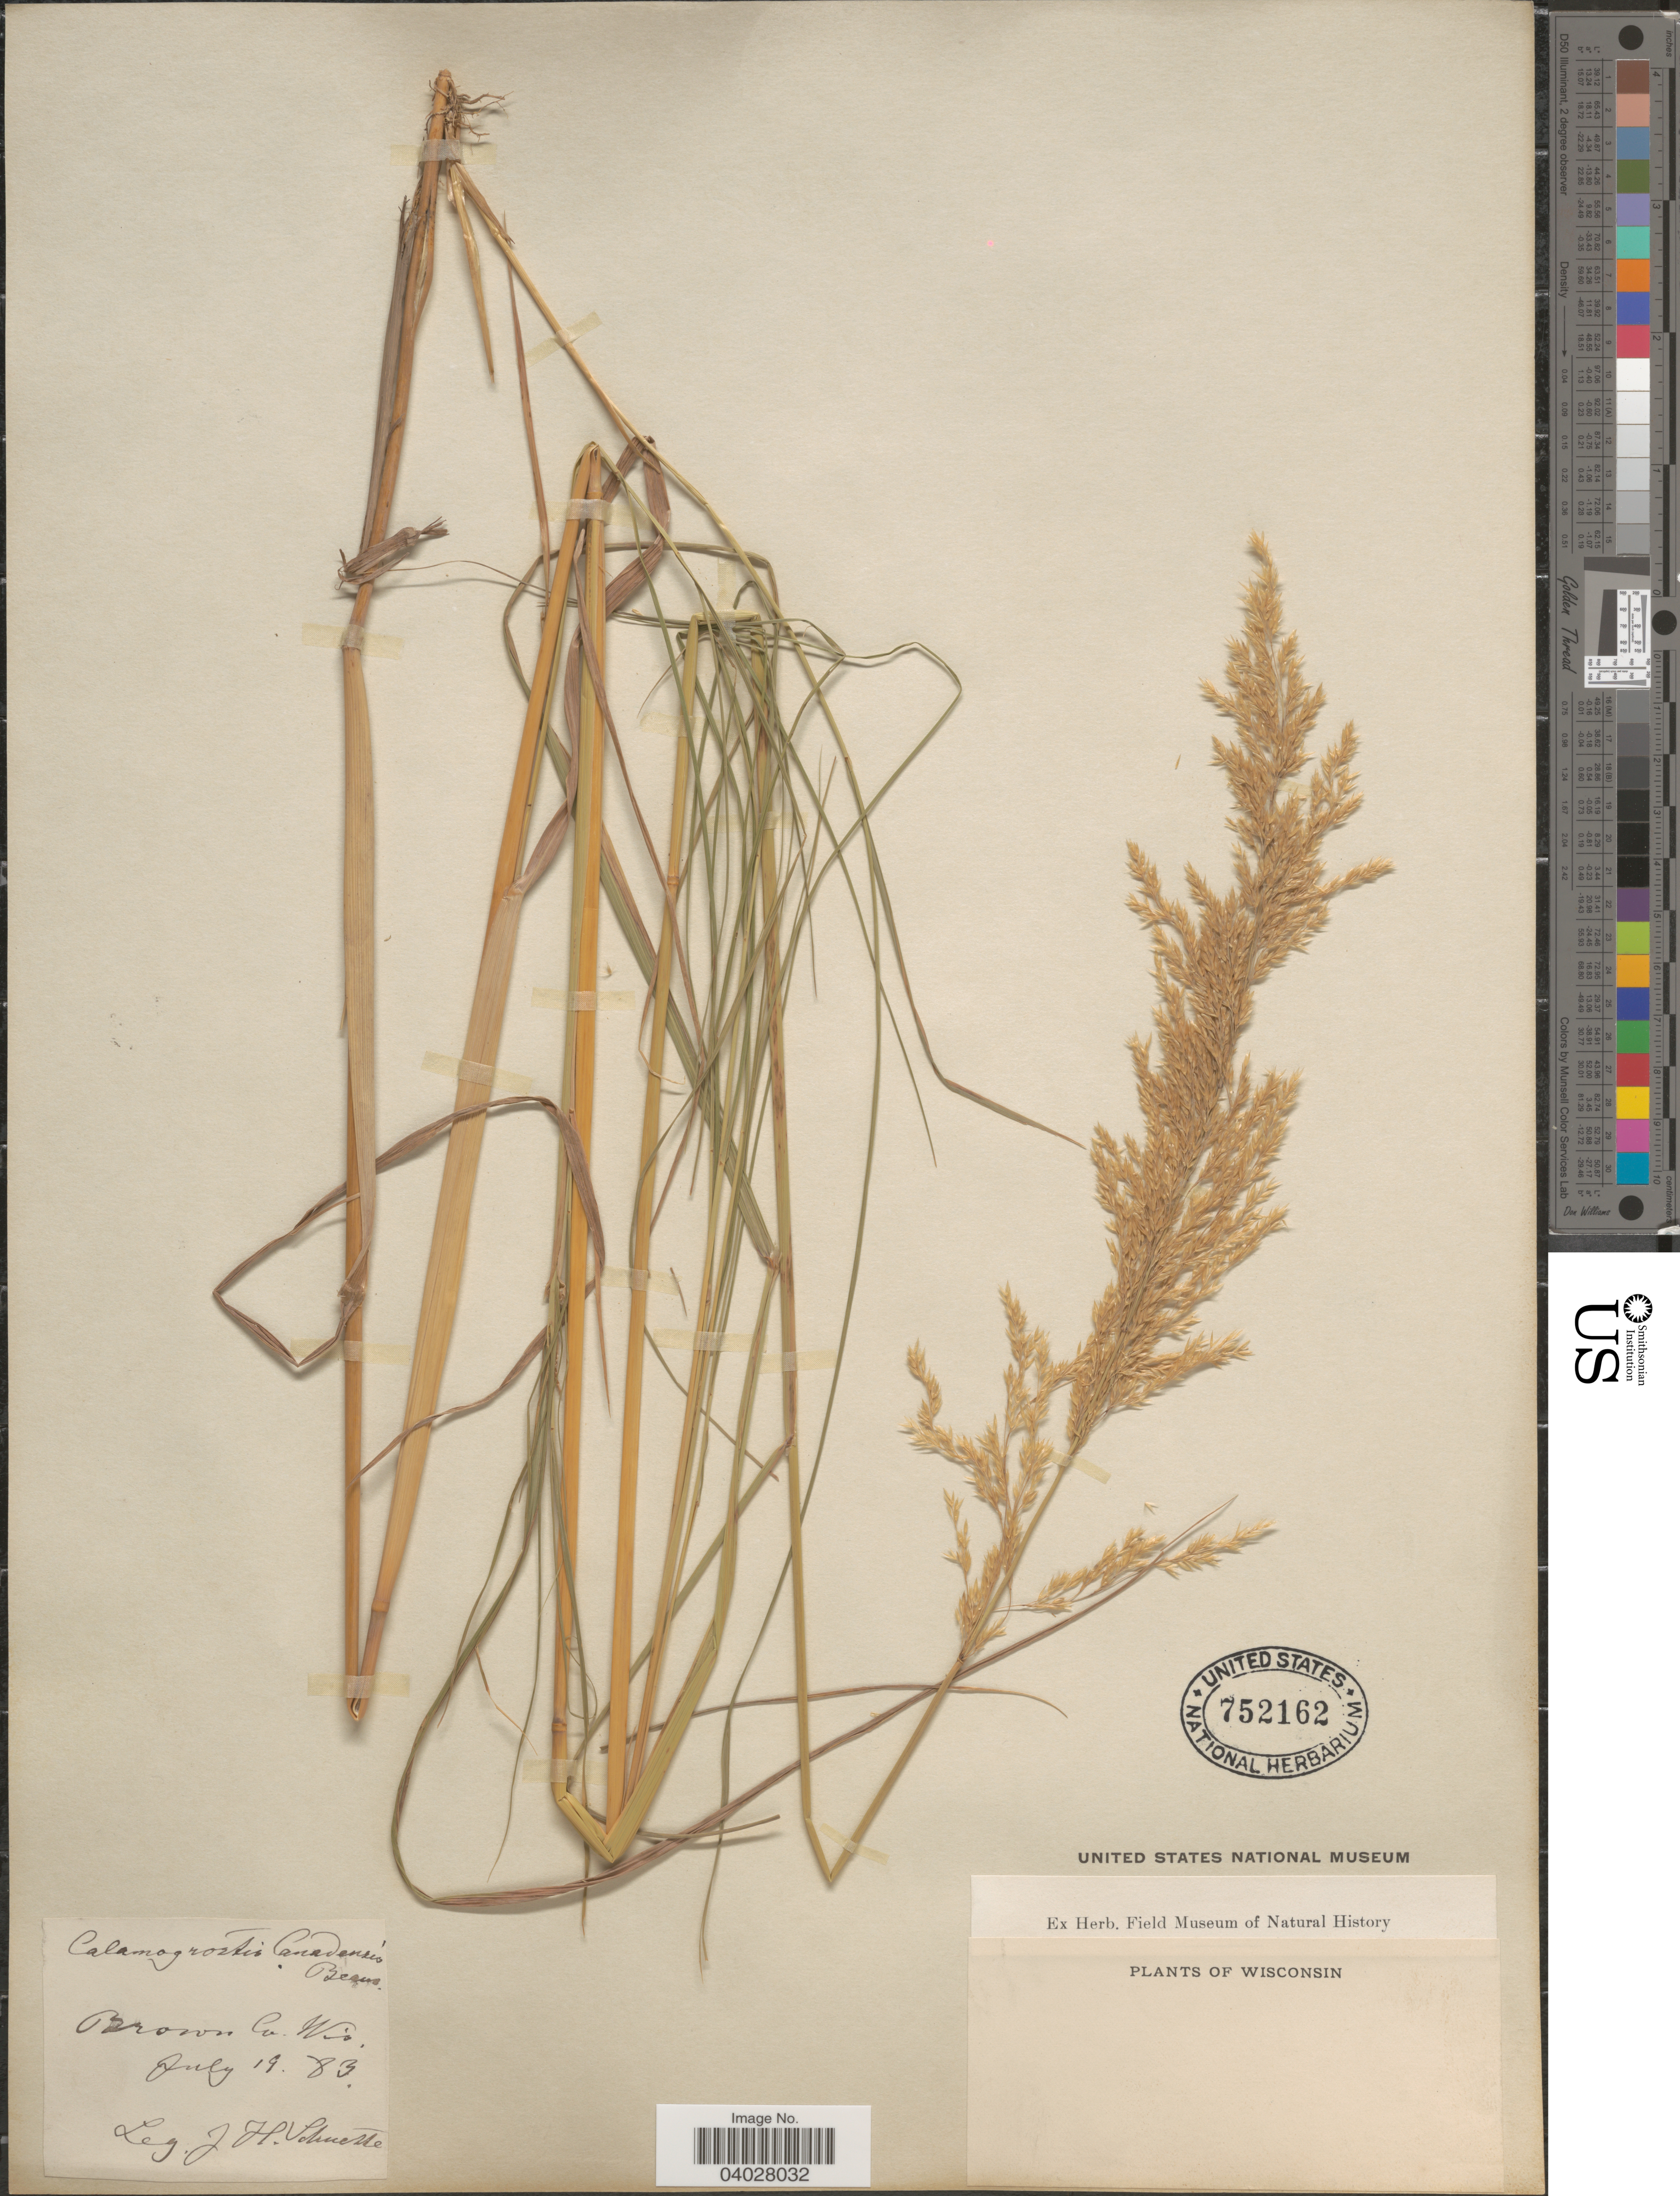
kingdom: Plantae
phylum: Tracheophyta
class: Liliopsida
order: Poales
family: Poaceae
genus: Calamagrostis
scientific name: Calamagrostis canadensis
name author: (Michx.) P. Beauv.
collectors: J. H. Schuette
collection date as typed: Transcribed d/m/y: 19/7/83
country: United States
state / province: Wisconsin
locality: Brown Co.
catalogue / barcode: US 752162